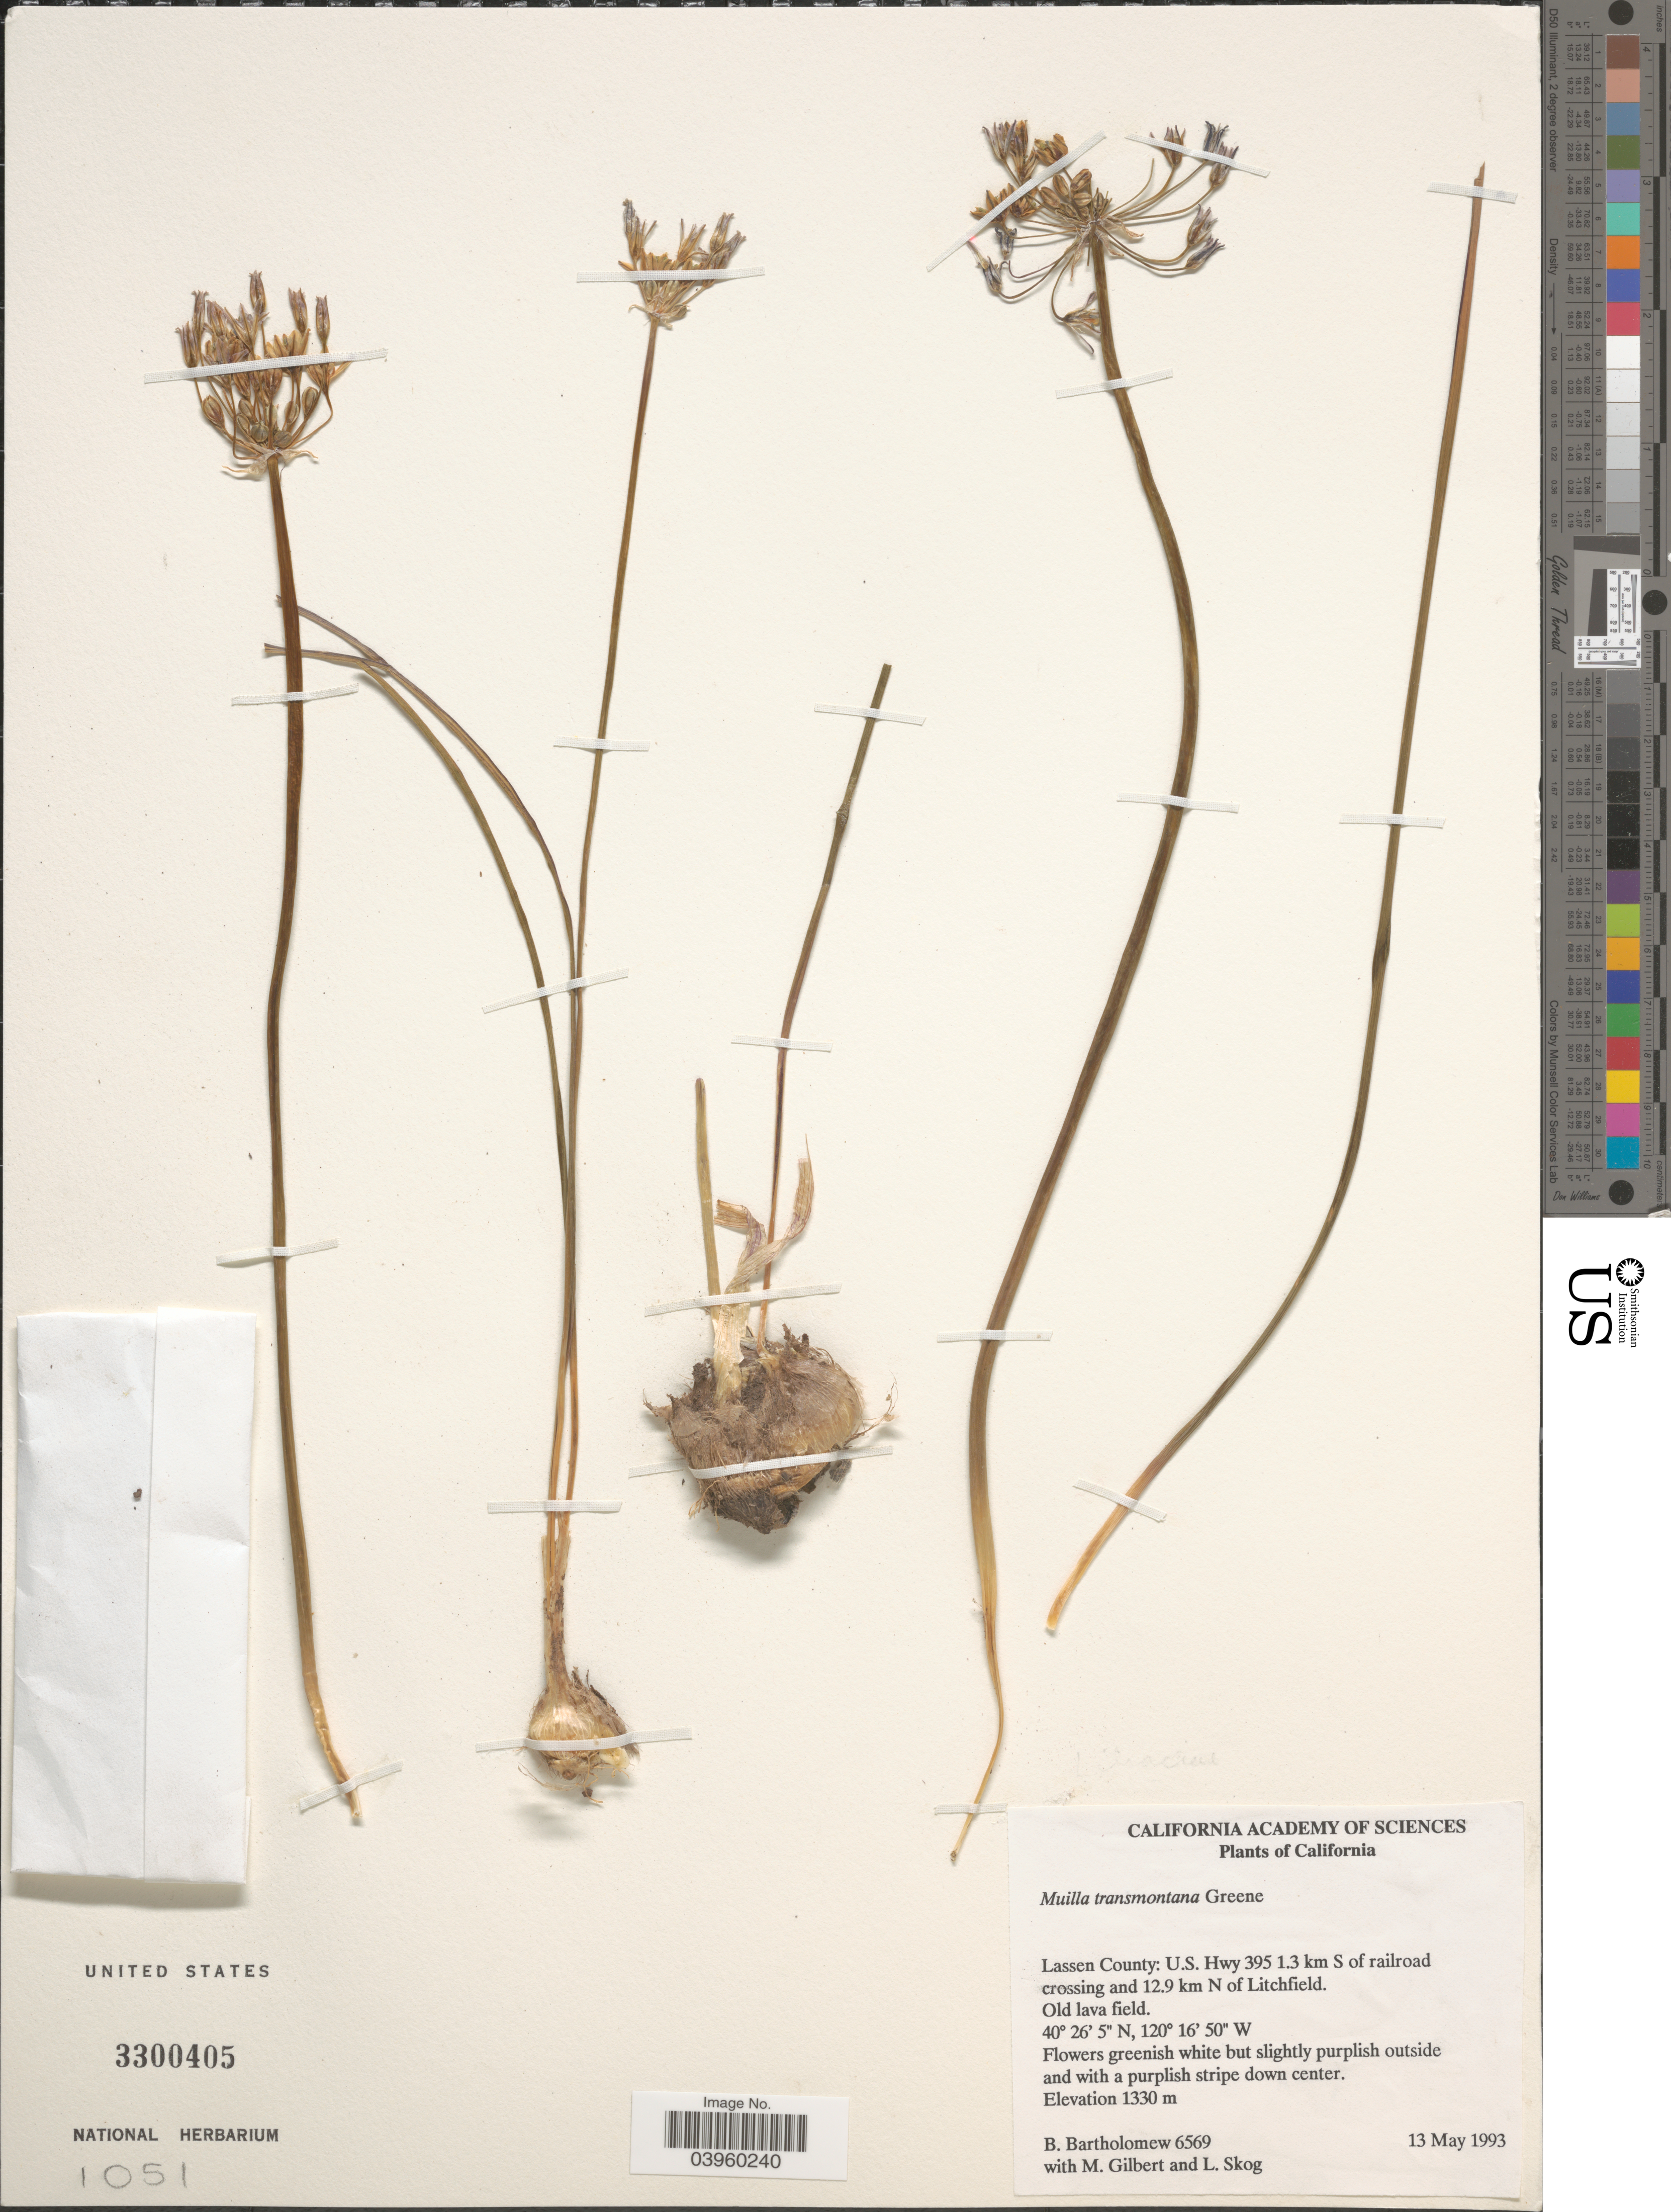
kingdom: Plantae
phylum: Tracheophyta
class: Liliopsida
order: Asparagales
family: Asparagaceae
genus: Muilla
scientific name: Muilla transmontana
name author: Greene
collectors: B. Bartholomew, M. Gilbert & L. E. Skog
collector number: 6569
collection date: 1993-05-13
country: United States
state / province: California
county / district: Lassen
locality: Lassen County: U.S. Hwy 395 1.3 km S of railroad crossing and 12.9 km N of Litchfield. Old lava field.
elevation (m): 1330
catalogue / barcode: US 3300405